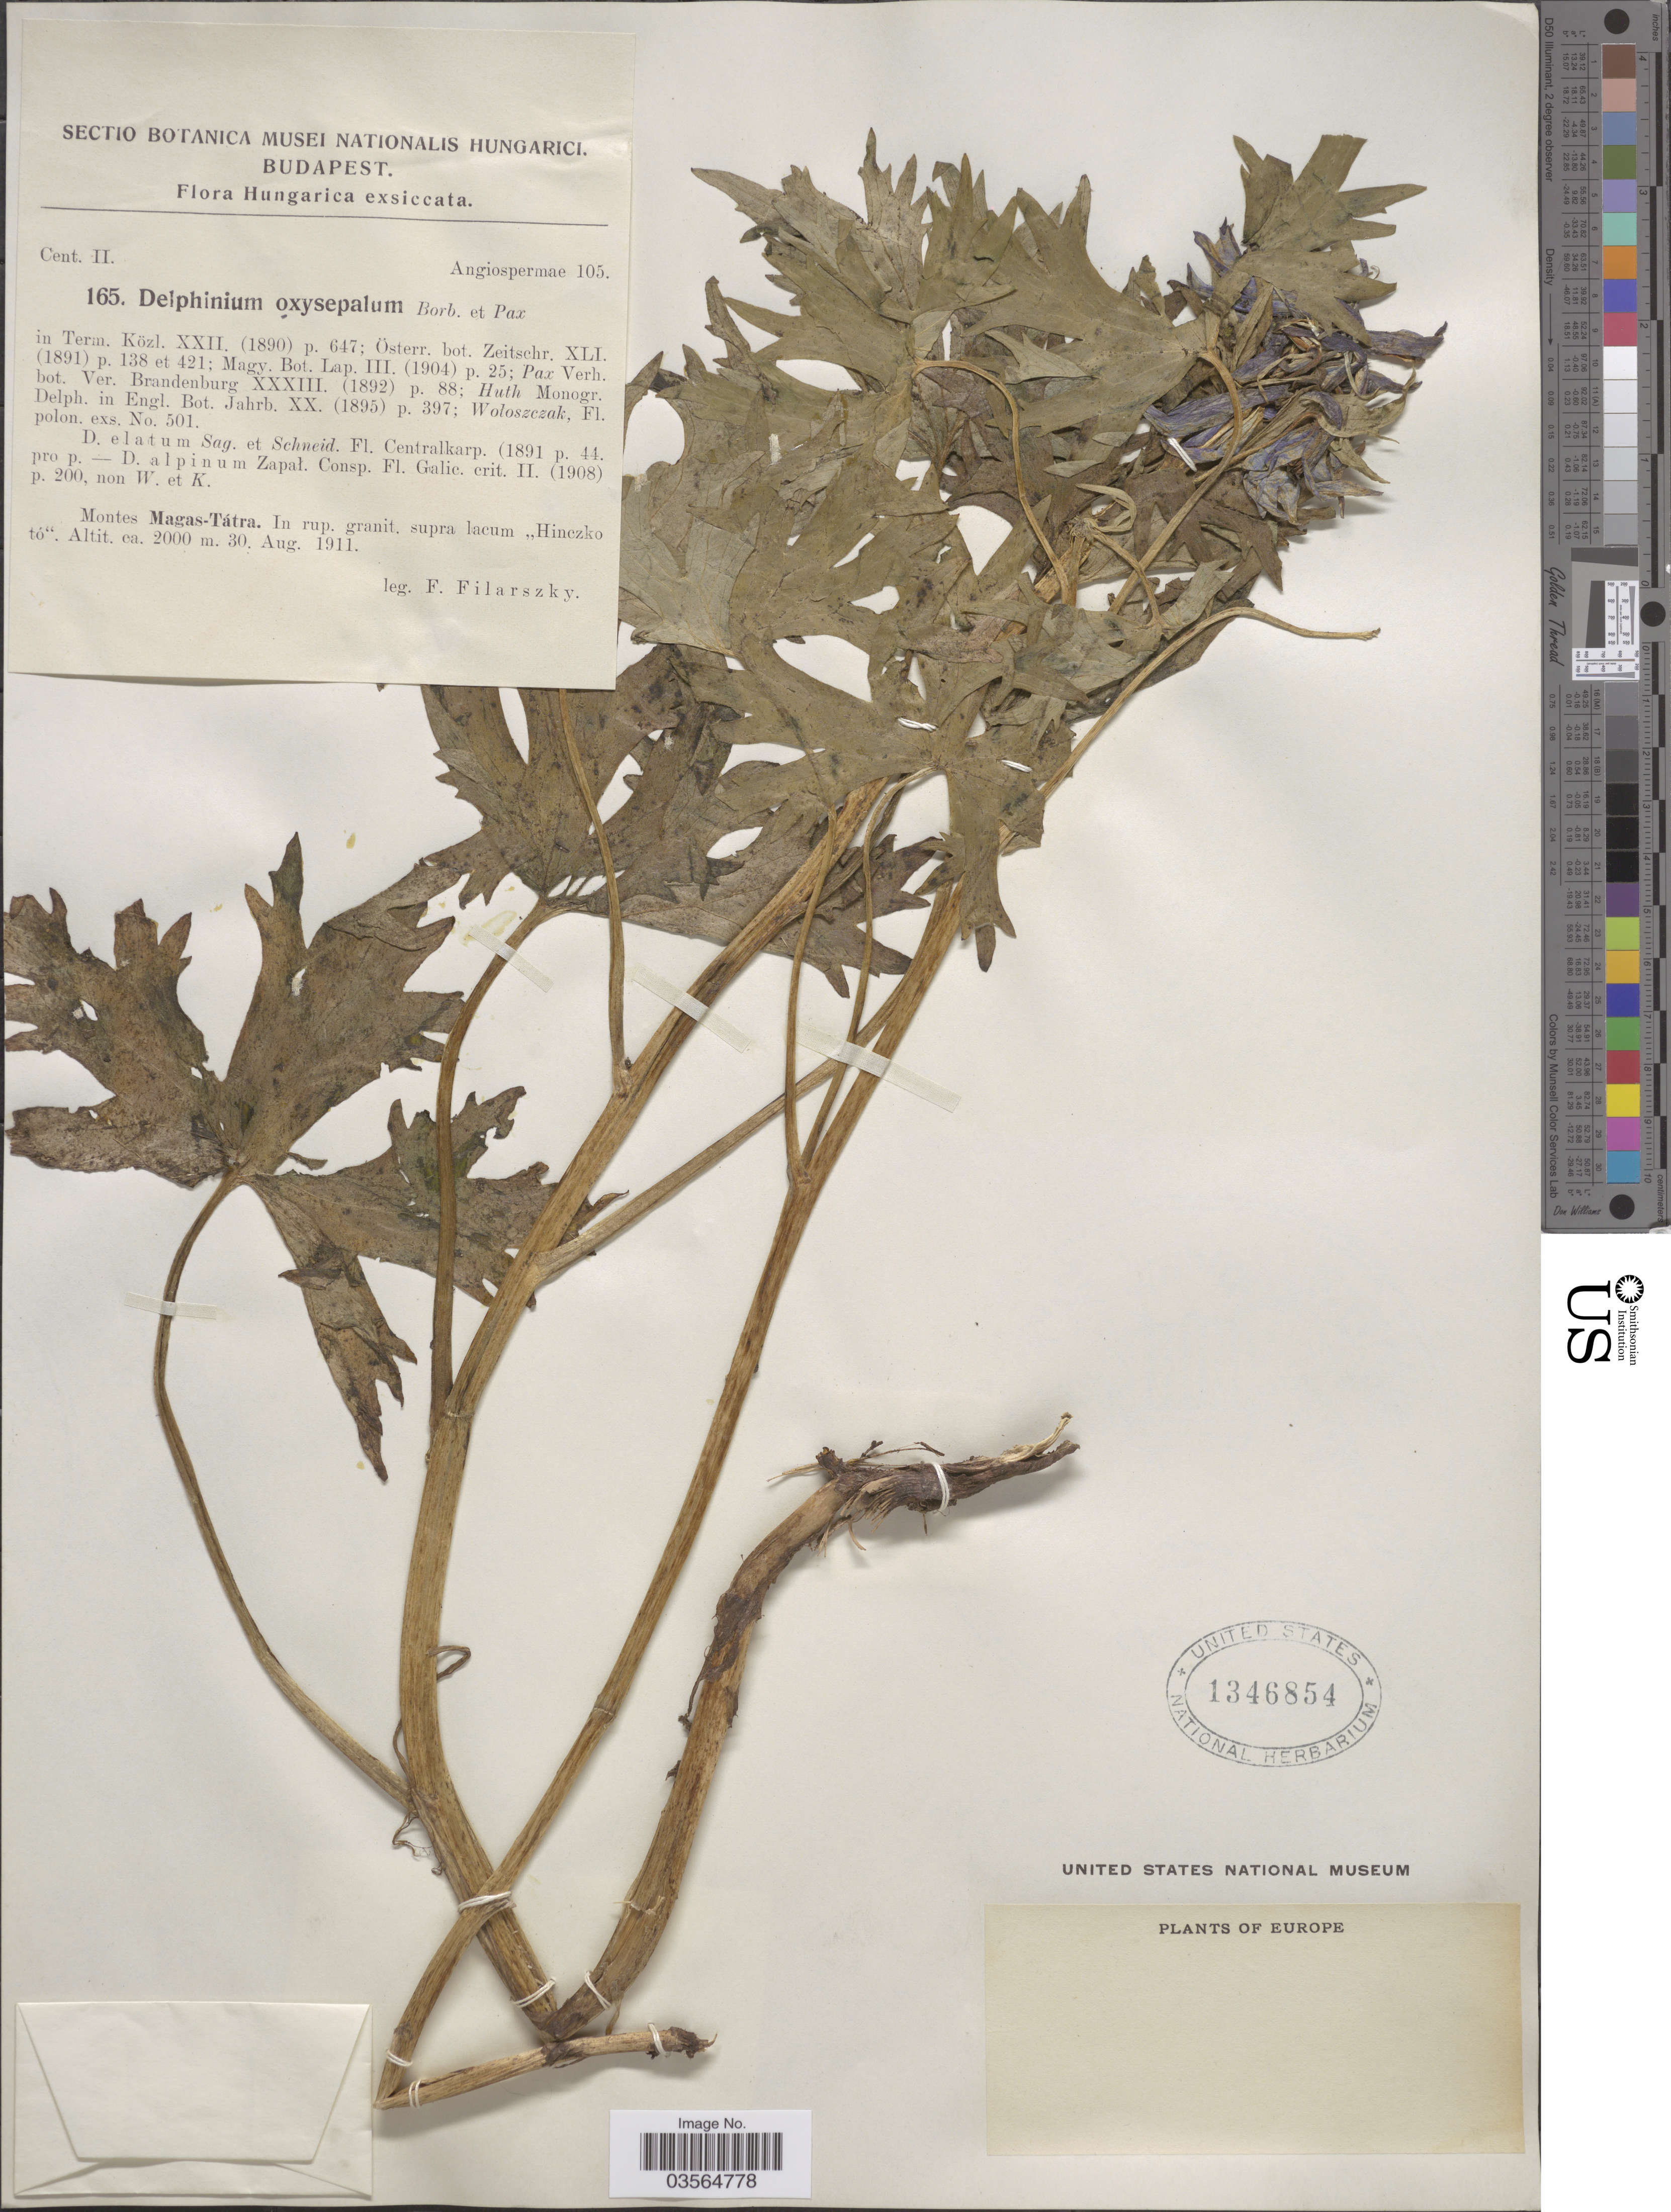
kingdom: Plantae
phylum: Tracheophyta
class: Magnoliopsida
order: Ranunculales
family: Ranunculaceae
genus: Delphinium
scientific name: Delphinium oxysepalum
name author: Pax ex Borbás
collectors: F. Filarszky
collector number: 165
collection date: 1911-08-30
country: Hungary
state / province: Budapest, Capital District of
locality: Montes Magas-Tátra. In rup. granit. supra lacum "Hinczko tó".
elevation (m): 2000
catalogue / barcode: US 1346854